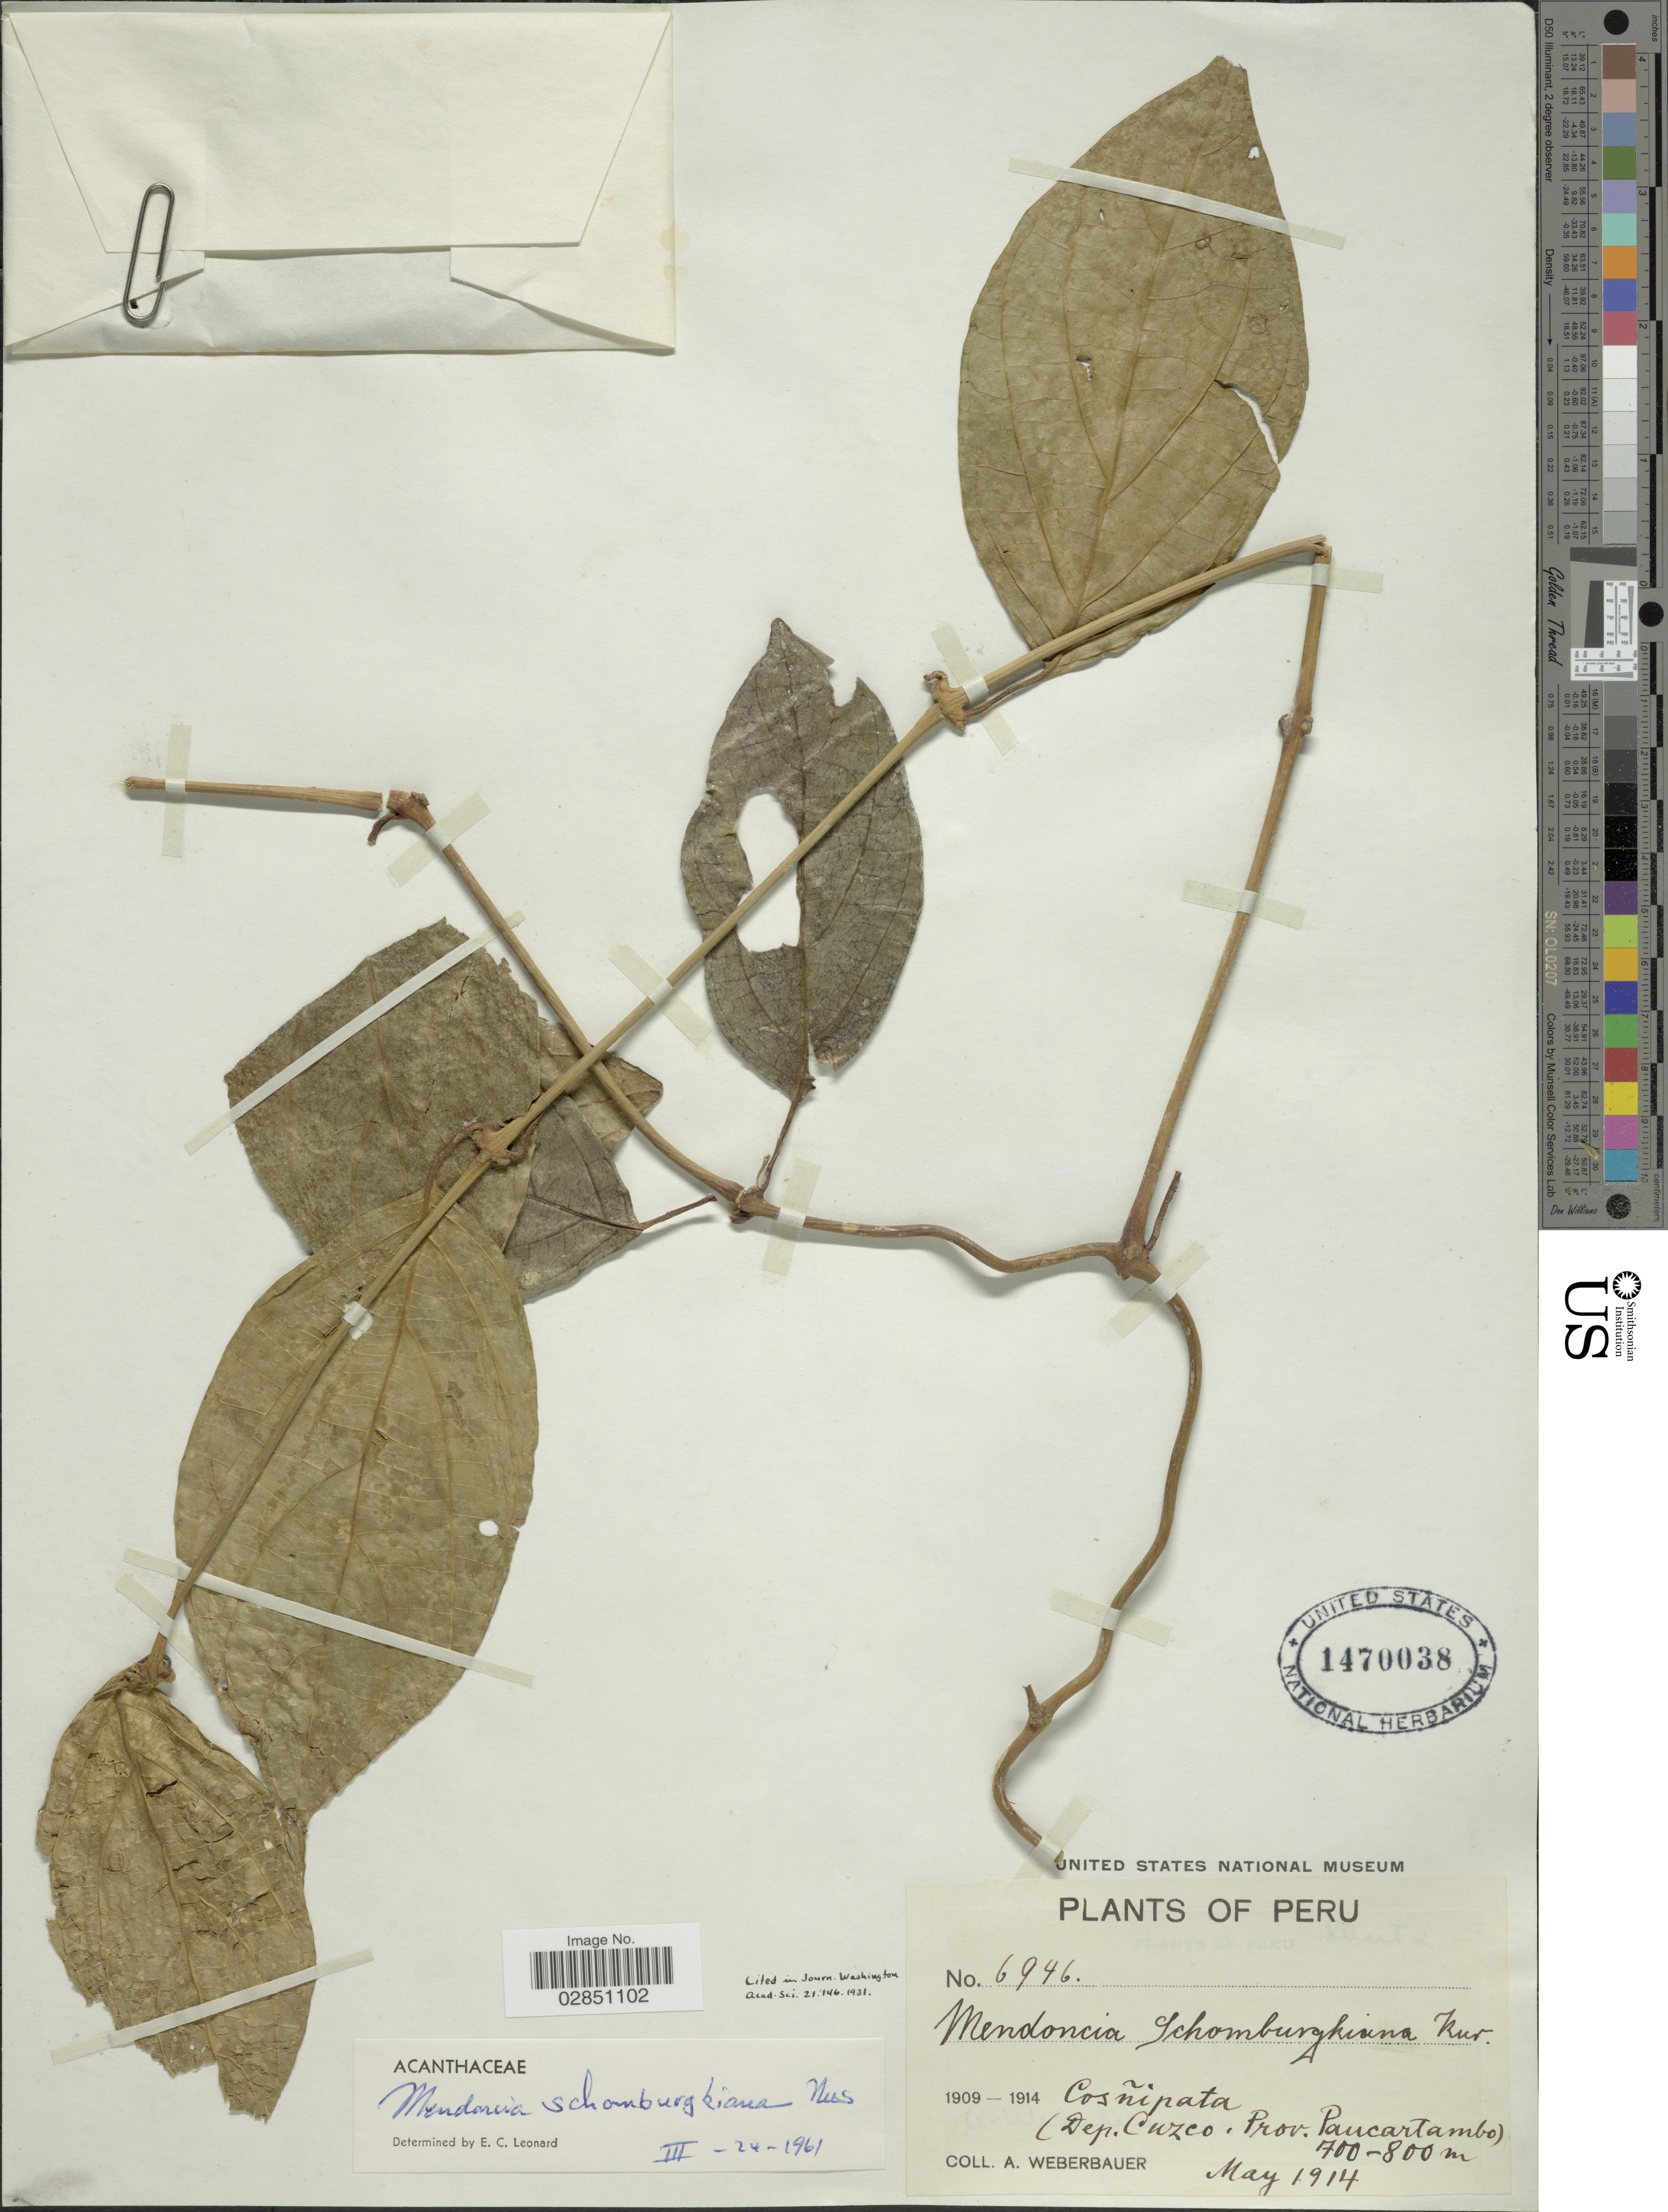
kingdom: Plantae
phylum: Tracheophyta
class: Magnoliopsida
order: Lamiales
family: Acanthaceae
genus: Mendoncia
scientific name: Mendoncia hoffmannseggiana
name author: Nees in DC.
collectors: A. Weberbauer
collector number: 6946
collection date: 1914-05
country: Peru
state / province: Cusco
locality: Cosñipata, Dep. Cuzco, Prov. Paucartambo.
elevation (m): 700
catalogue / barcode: US 1470038